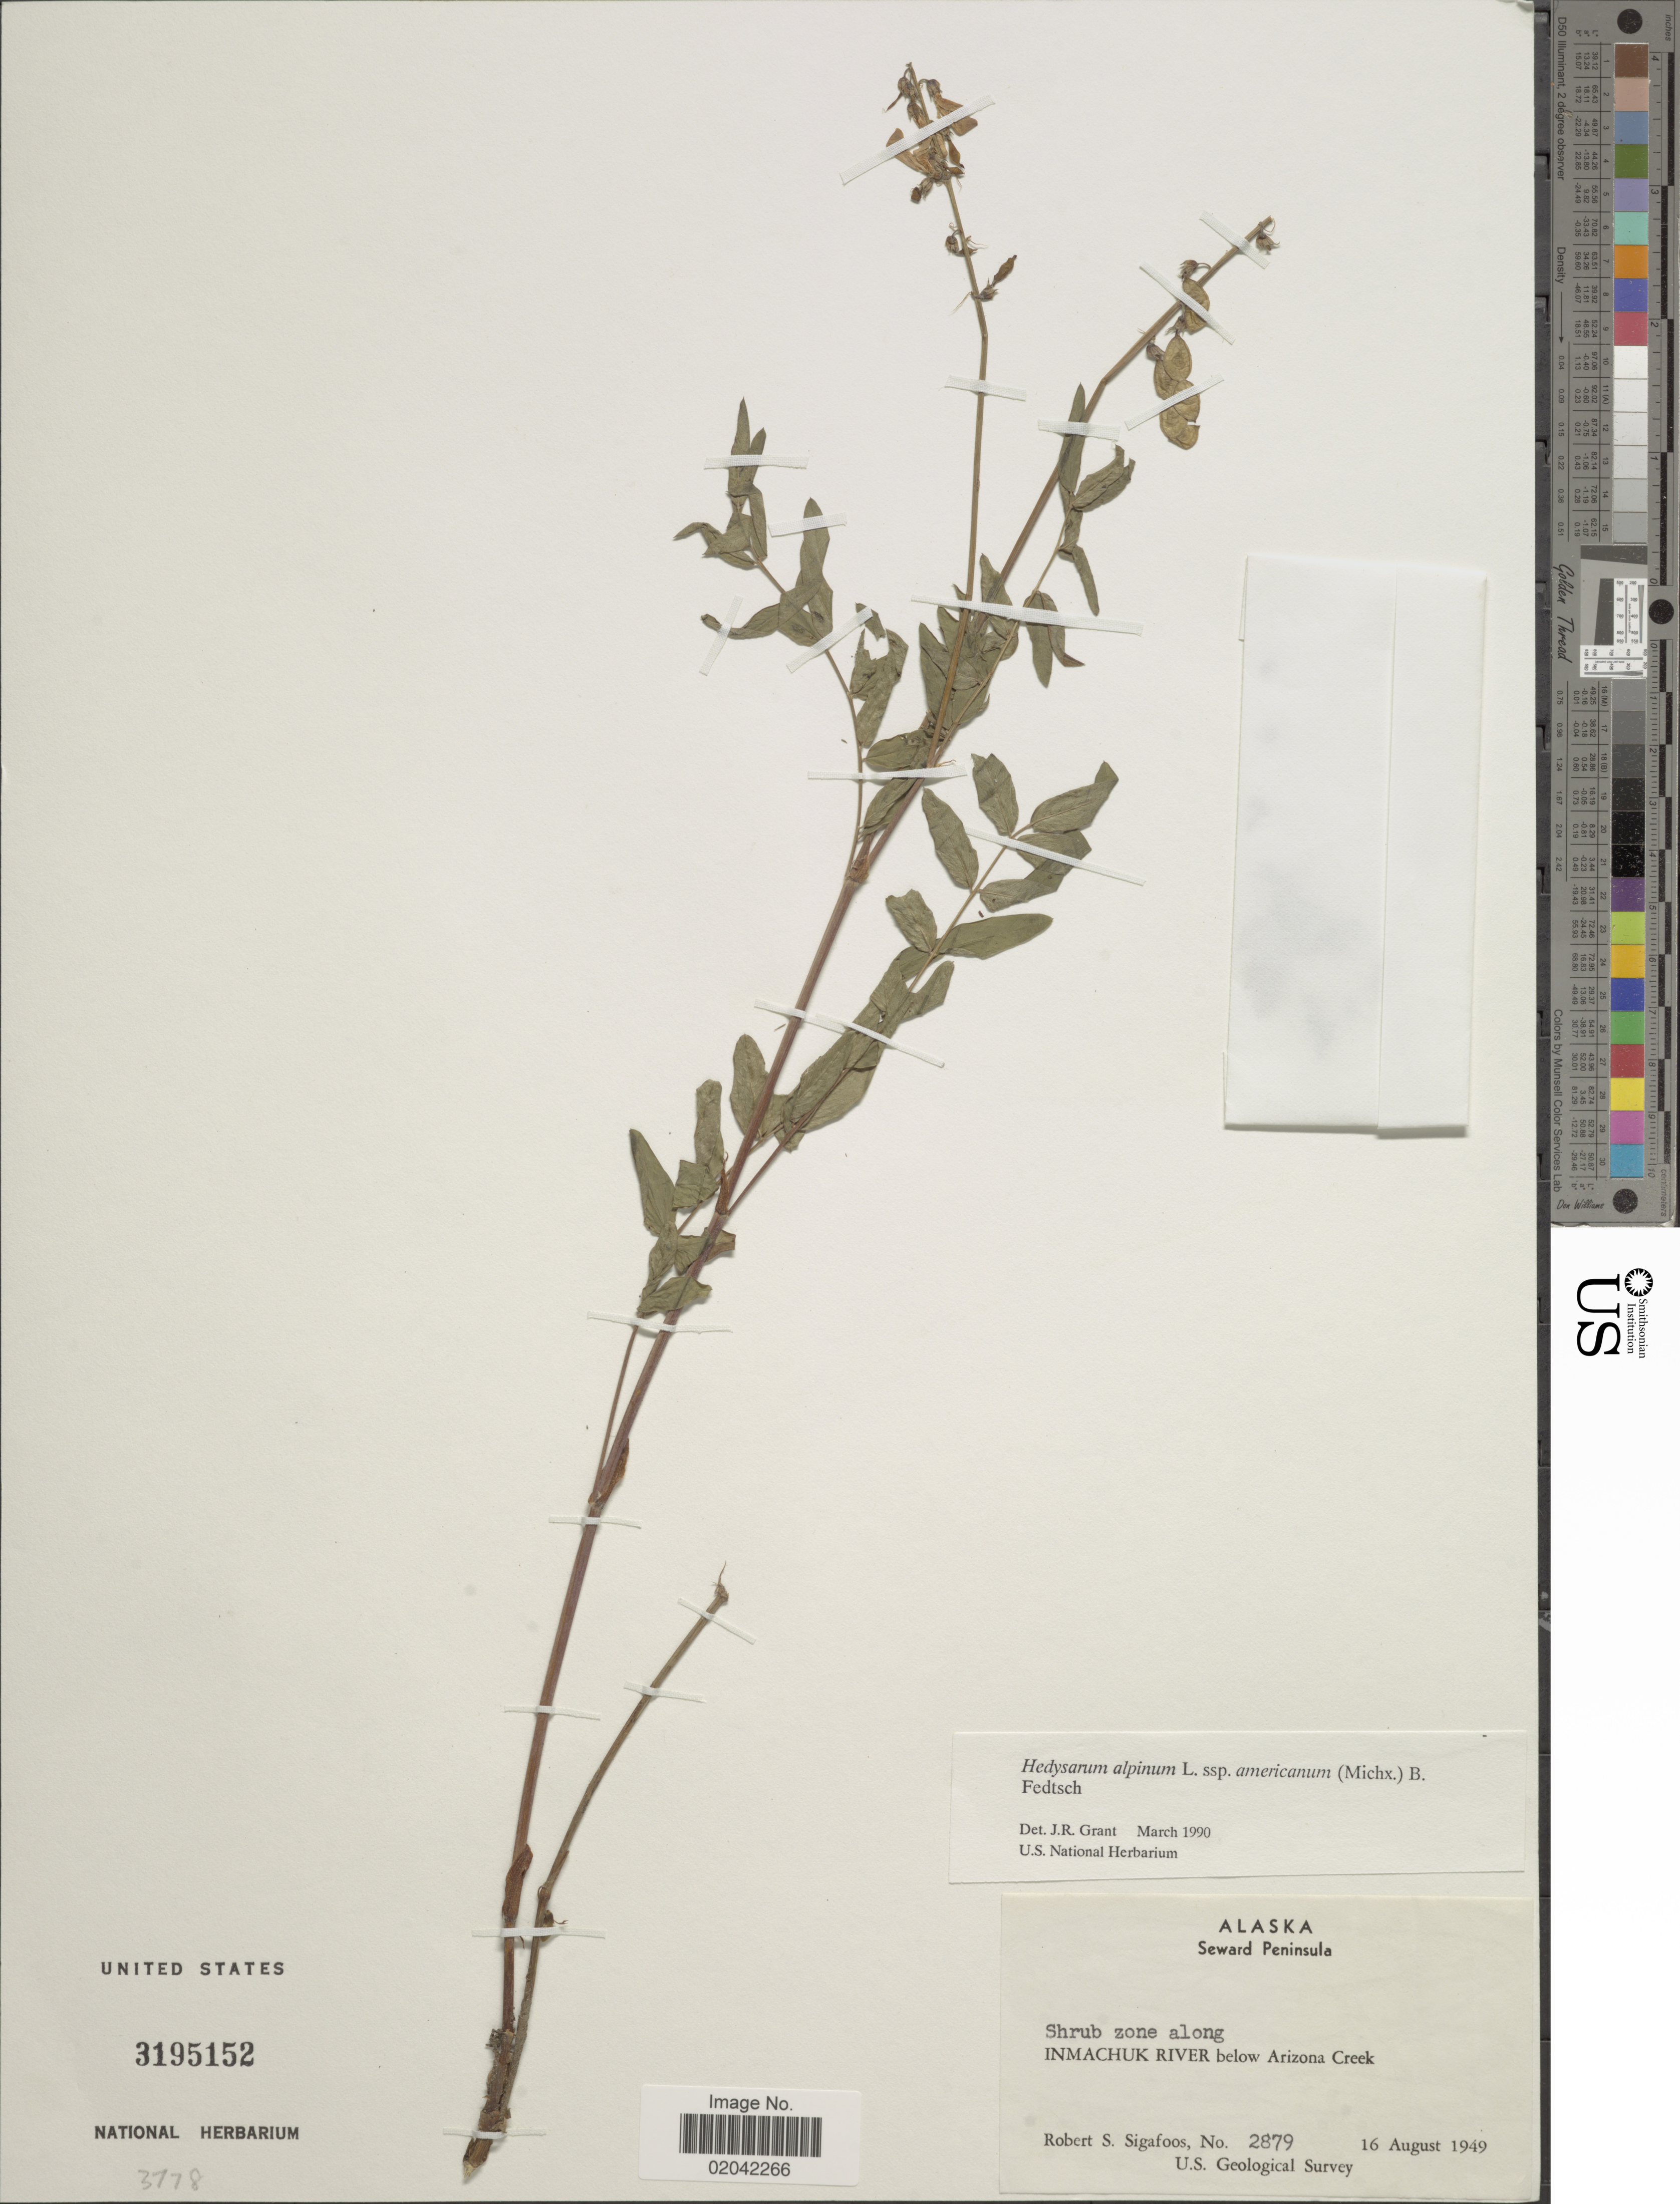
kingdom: Plantae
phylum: Tracheophyta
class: Magnoliopsida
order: Fabales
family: Fabaceae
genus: Hedysarum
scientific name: Hedysarum alpinum var. americanum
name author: Michx. ex Pursh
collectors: R. Sigafoos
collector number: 2879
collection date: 1949-08-16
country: United States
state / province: Alaska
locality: Seward Peninsula. Shrub zone along Inmachuk River below Arizona Creek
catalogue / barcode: US 3195152